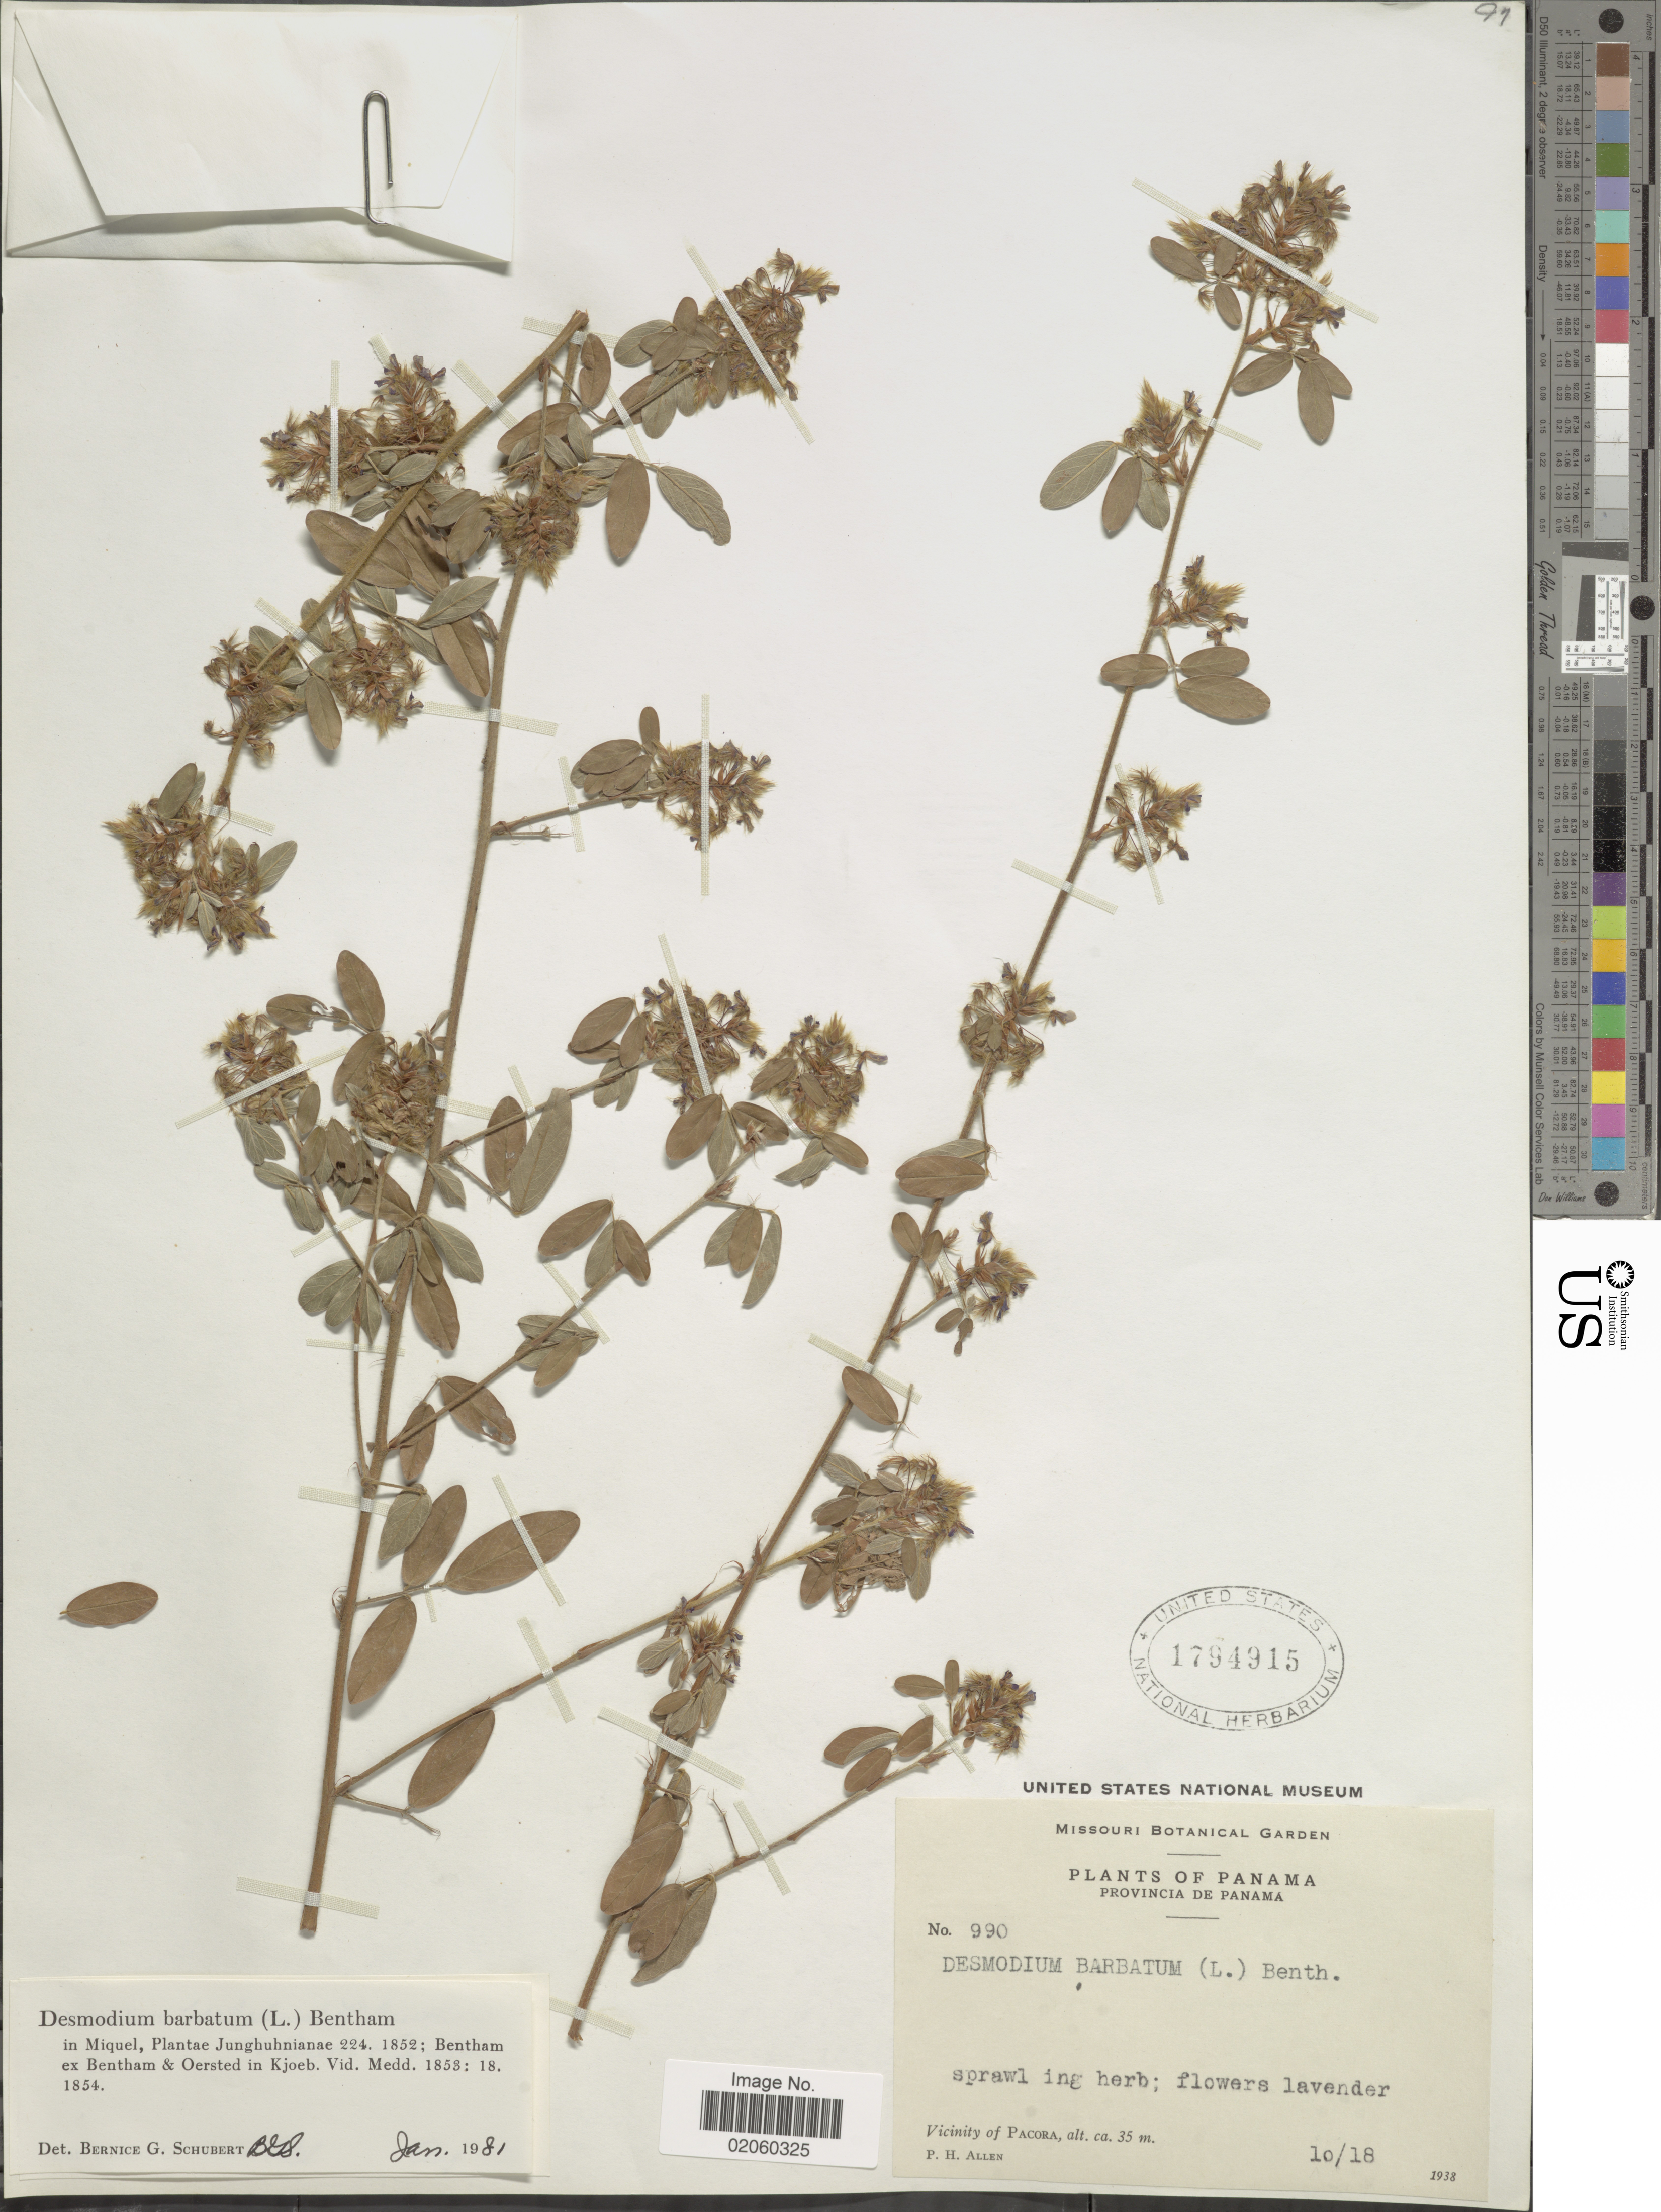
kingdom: Plantae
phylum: Tracheophyta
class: Magnoliopsida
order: Fabales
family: Fabaceae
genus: Grona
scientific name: Grona barbata var. barbata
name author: (L.) H. Ohashi & K. Ohashi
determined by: Strong, Mark T., (BOT), Smithsonian Institution - National Museum of Natural History (UNITED STATES)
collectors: P. H. Allen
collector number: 990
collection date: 1938-10-18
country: Panama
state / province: Panamá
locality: Vicinity of Pacora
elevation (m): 35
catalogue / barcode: US 1794915